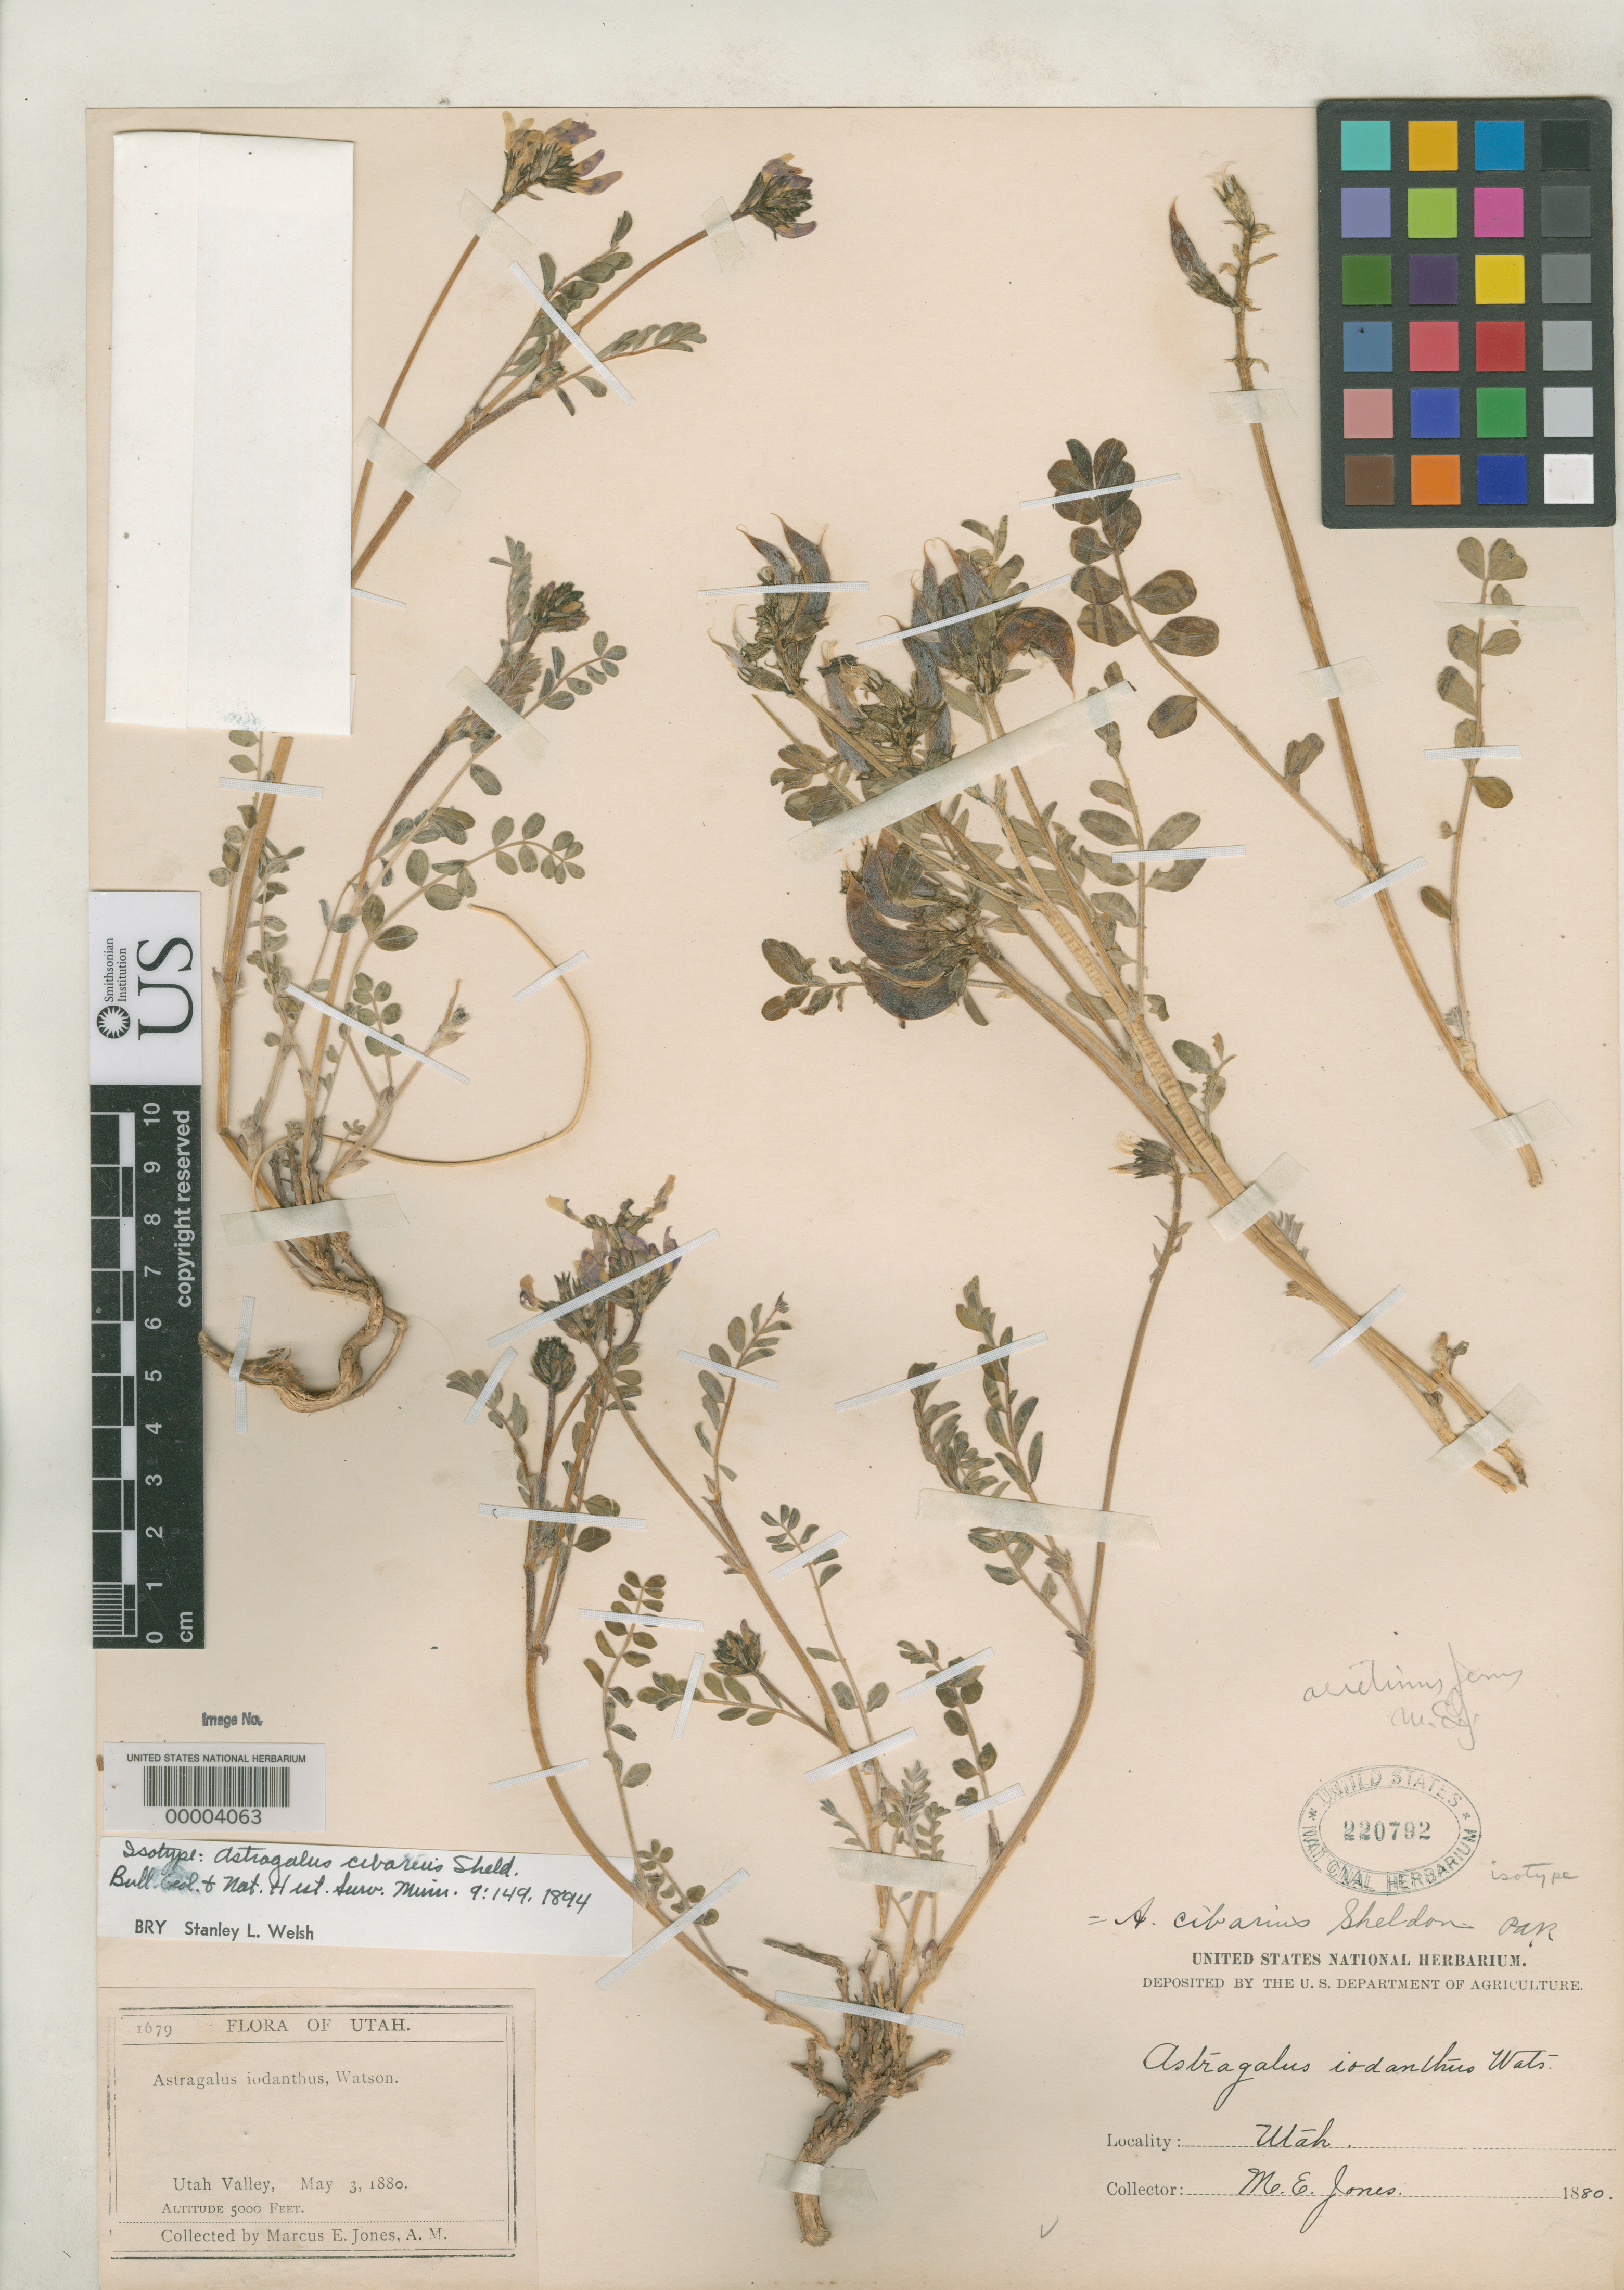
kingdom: Plantae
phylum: Tracheophyta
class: Magnoliopsida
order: Fabales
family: Fabaceae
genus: Astragalus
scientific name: Astragalus cibarius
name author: E. Sheld.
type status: Isotype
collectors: M. E. Jones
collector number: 1679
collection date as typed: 03 May 1880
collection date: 1880-05-03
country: United States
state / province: Utah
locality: Utah valley.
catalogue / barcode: US 220792